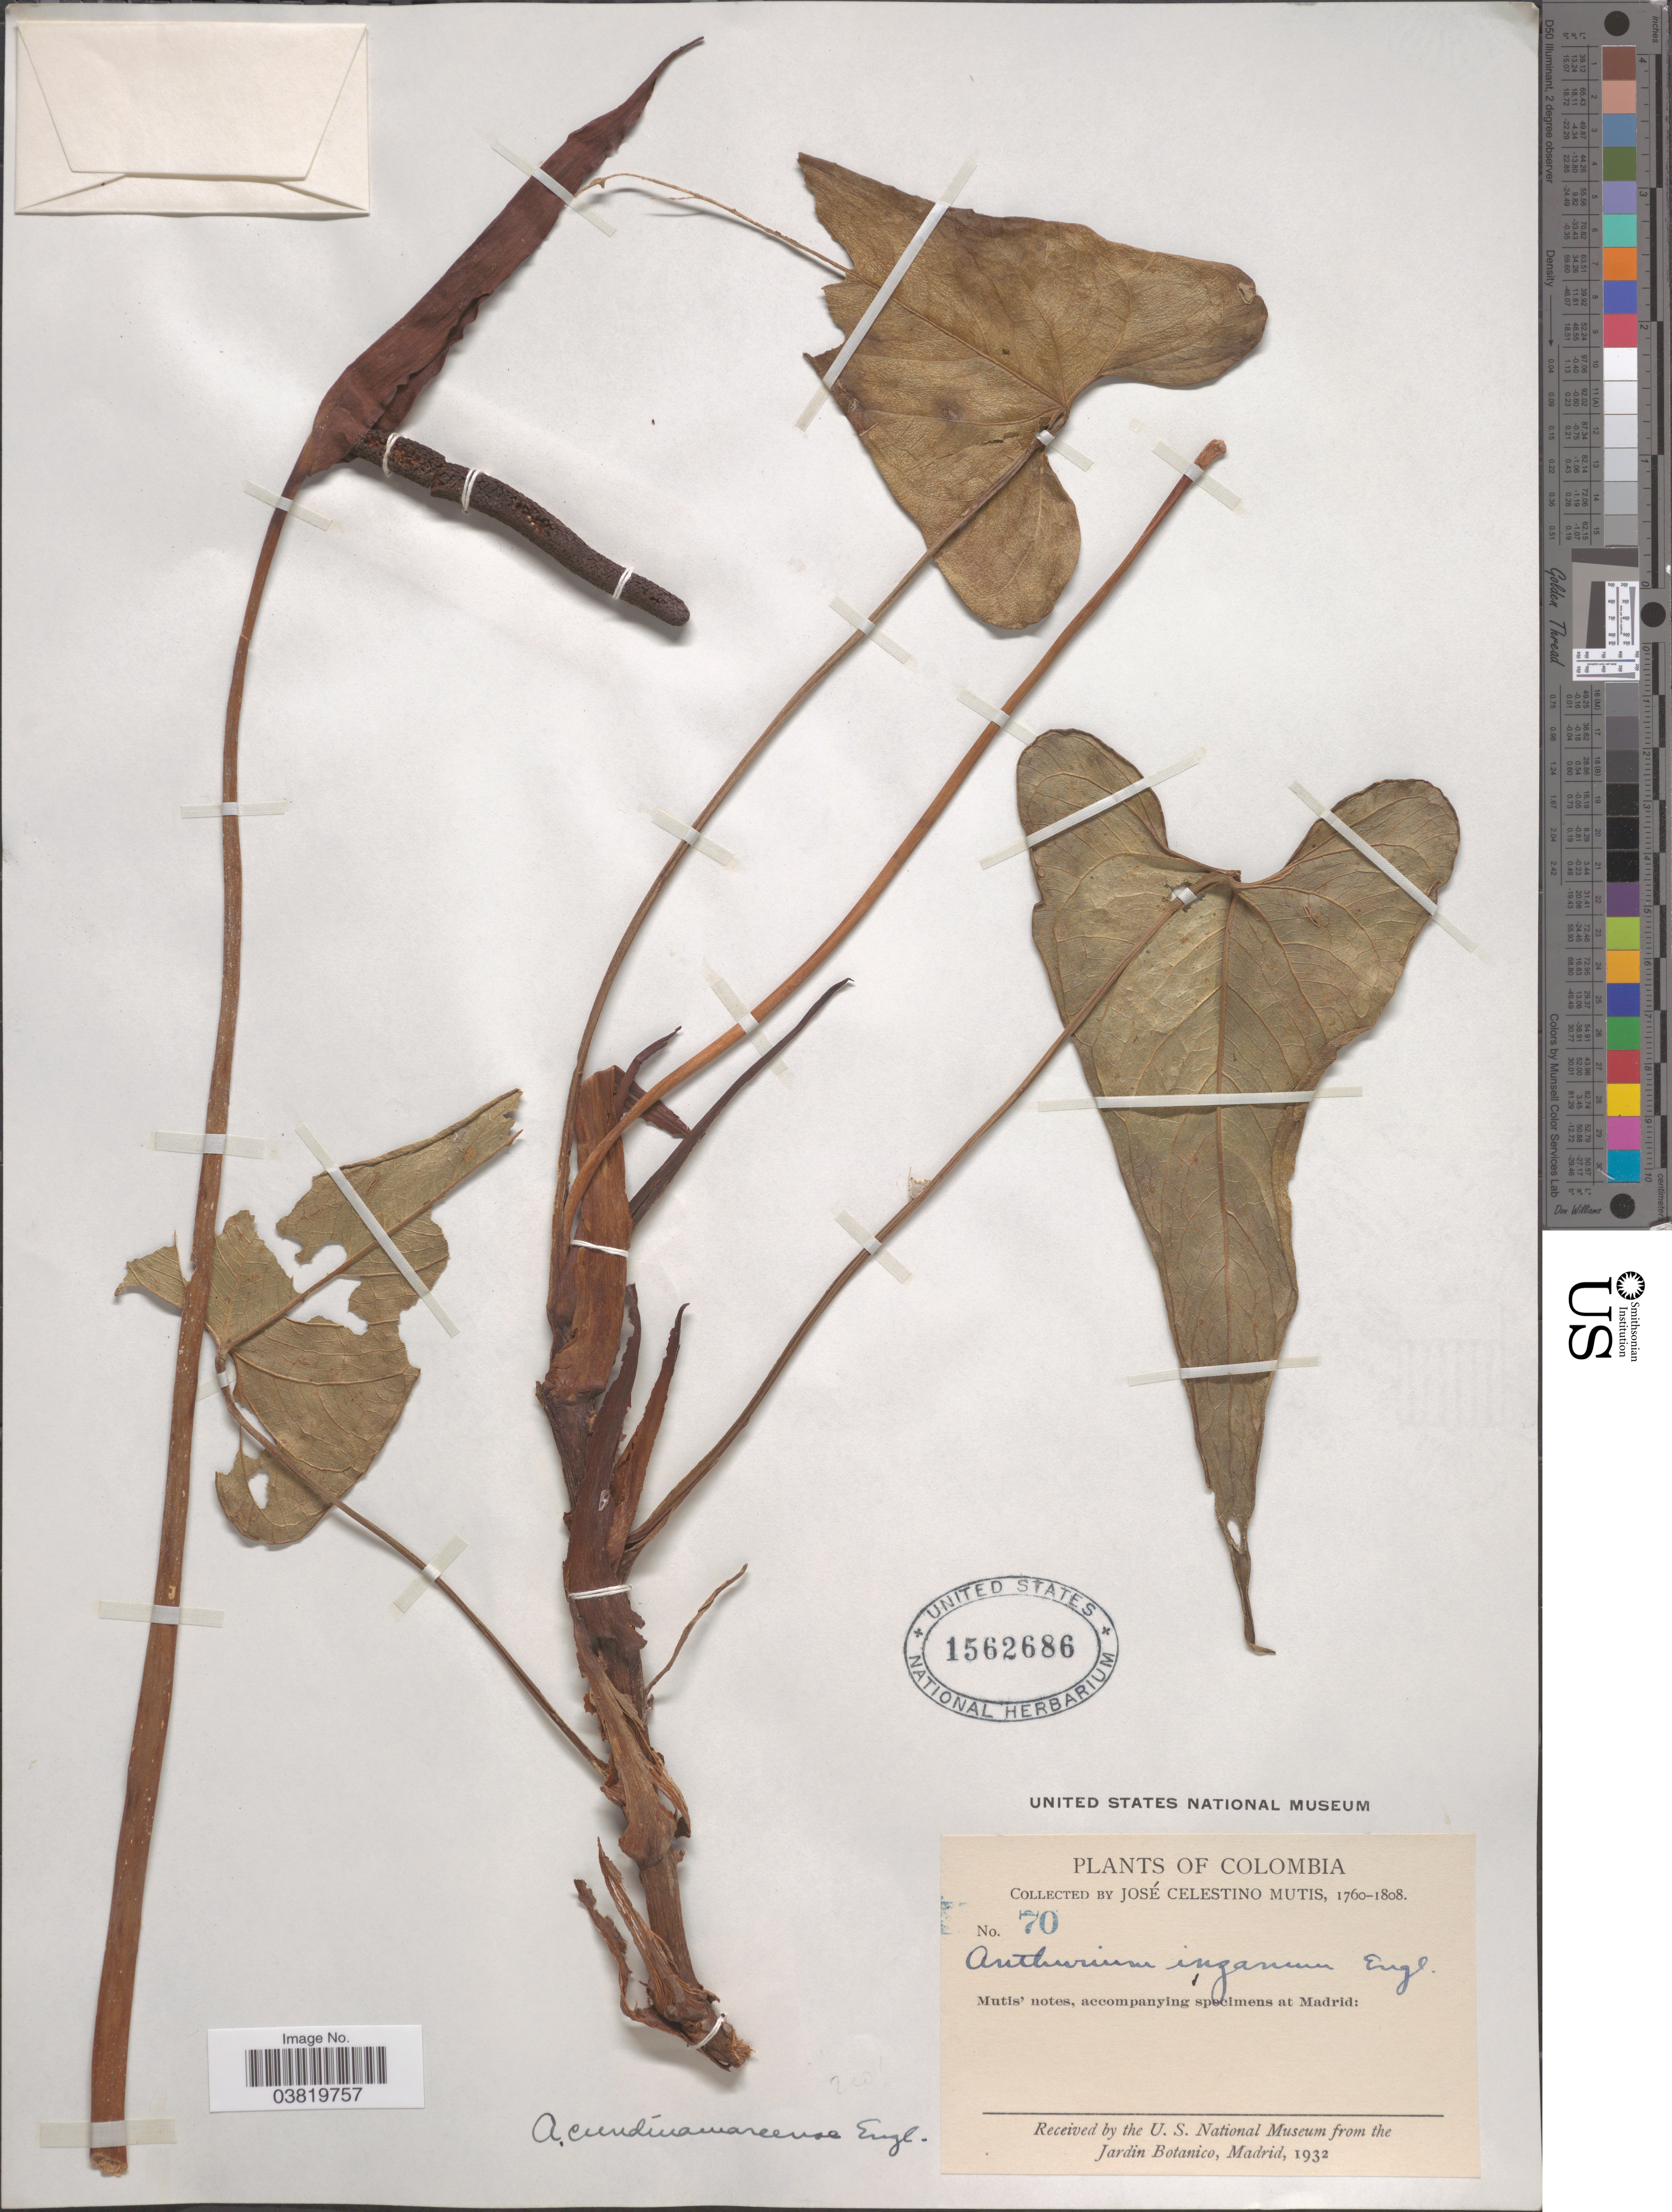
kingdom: Plantae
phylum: Tracheophyta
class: Liliopsida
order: Alismatales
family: Araceae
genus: Anthurium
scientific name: Anthurium cundinamarcense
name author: Engl.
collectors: J. C. B. Mutis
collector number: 70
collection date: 1760/1808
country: Colombia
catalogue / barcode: US 1562686